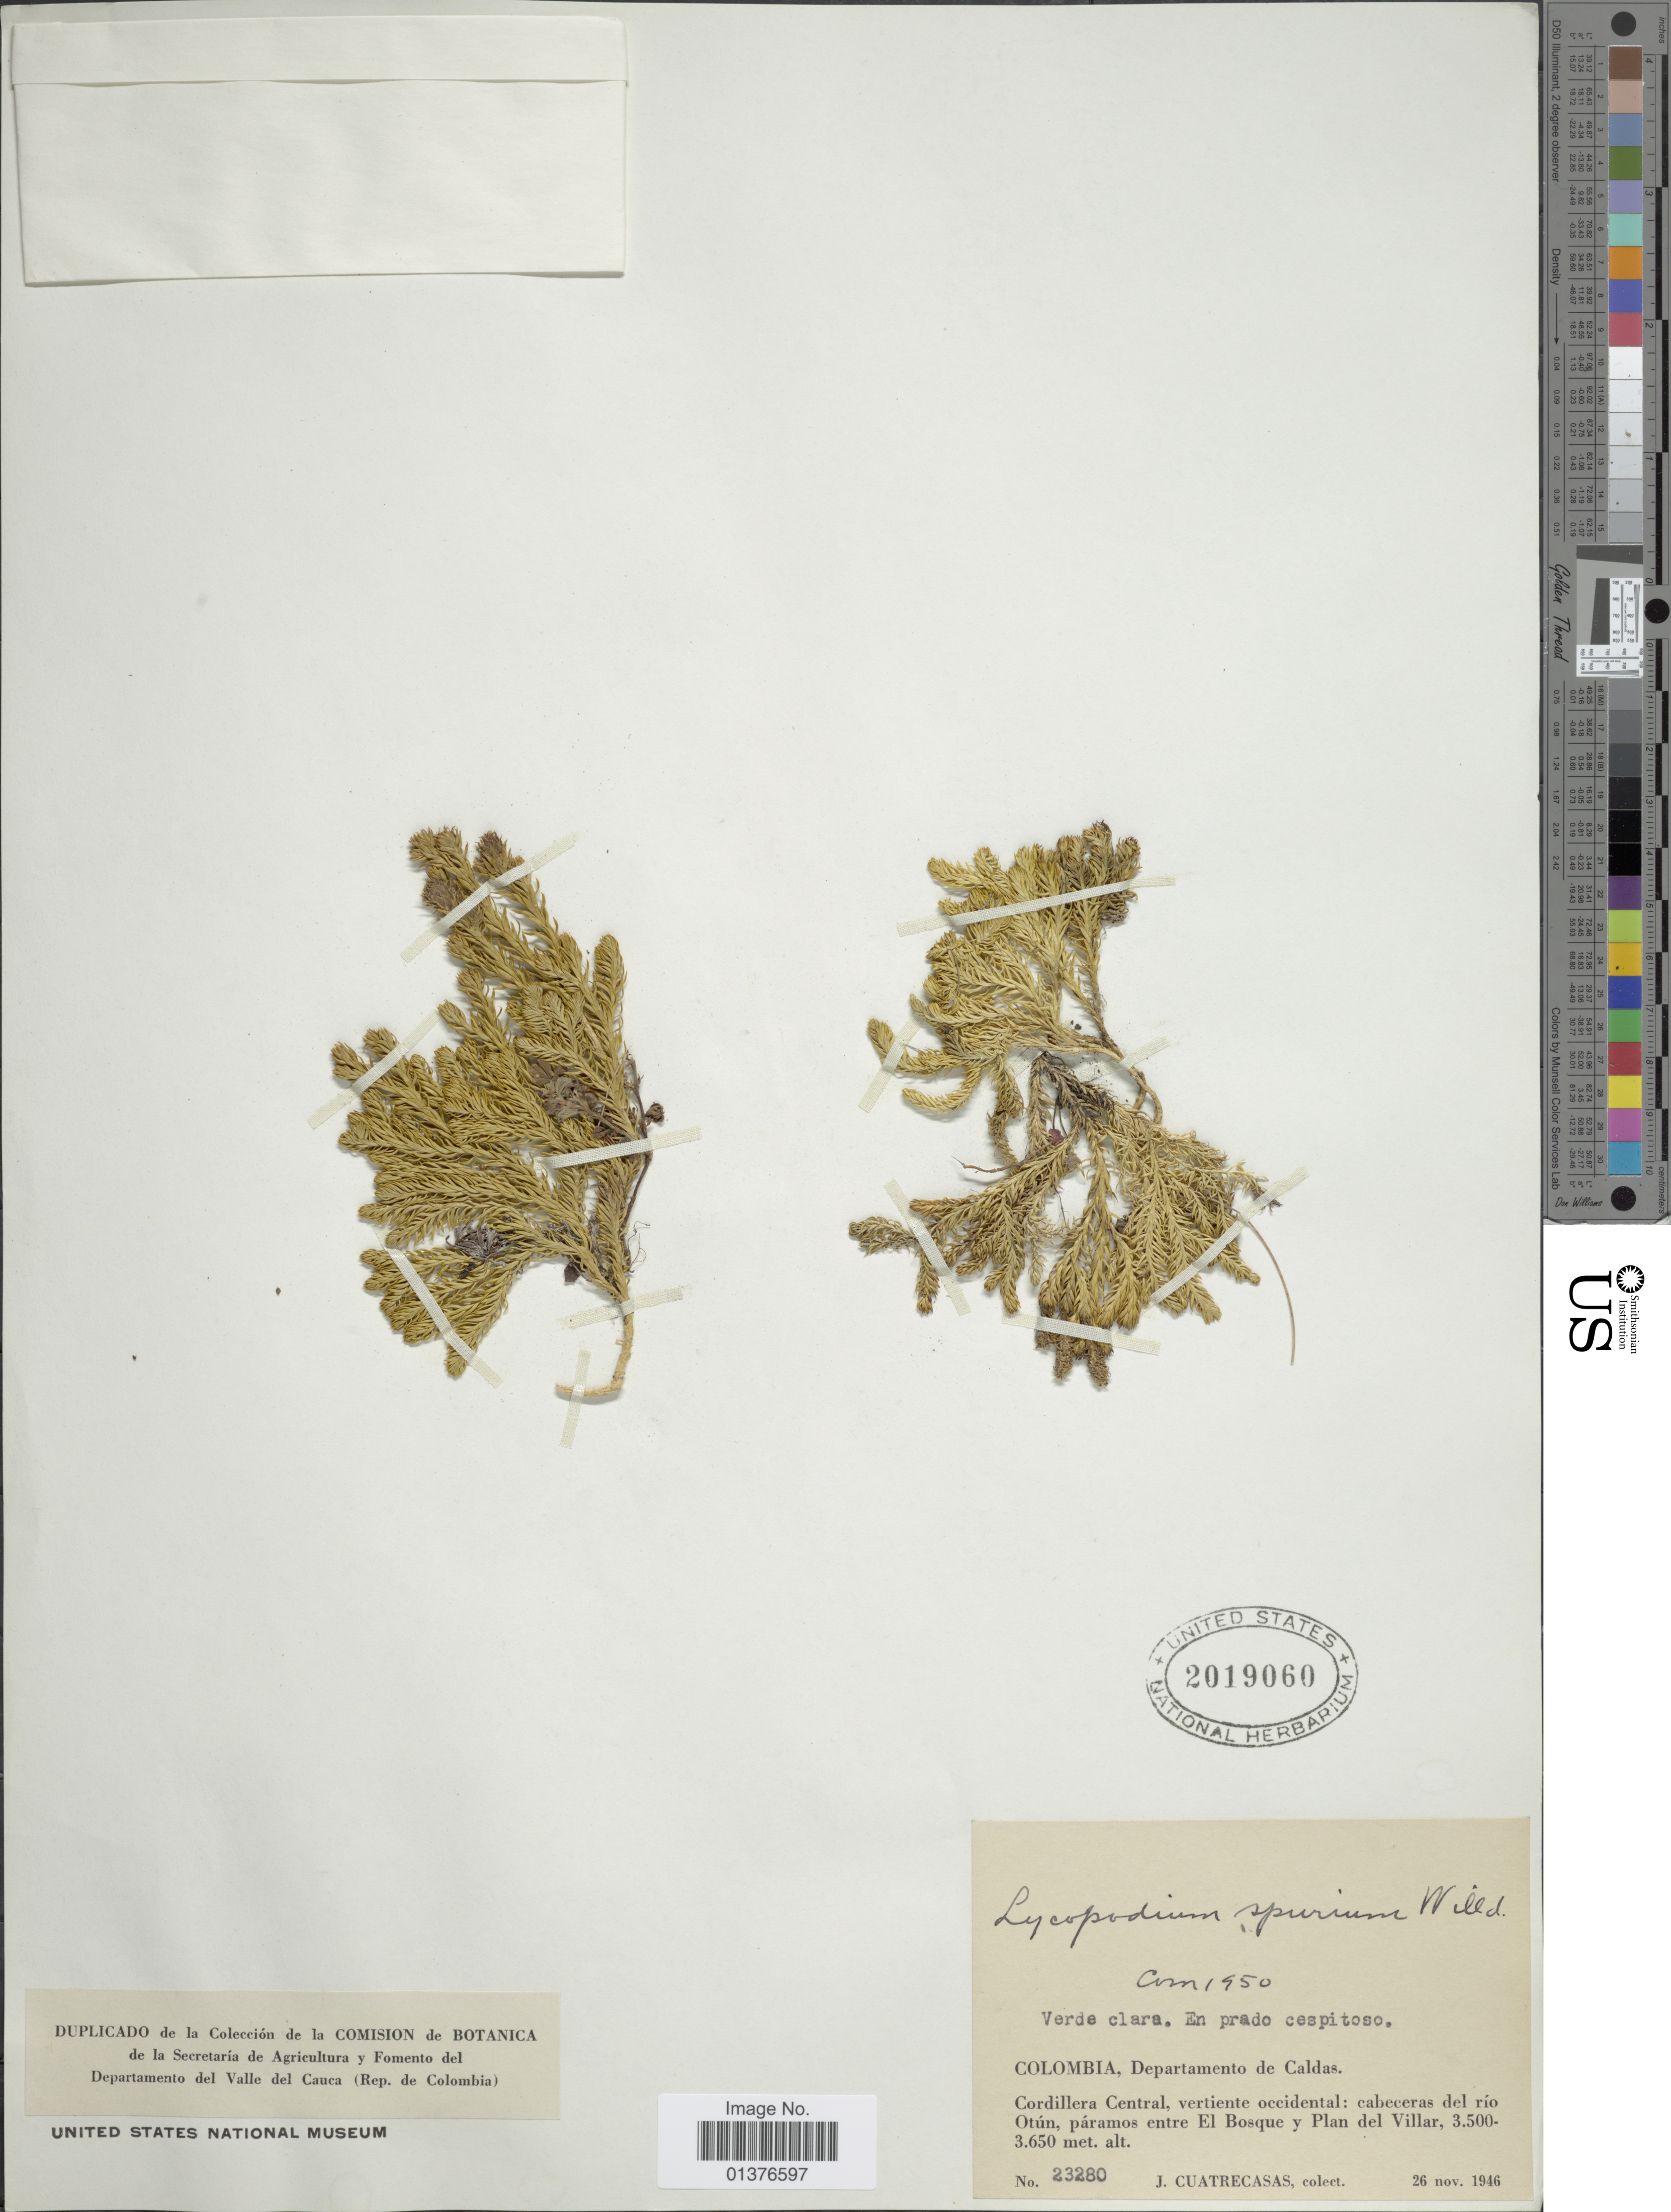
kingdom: Plantae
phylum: Tracheophyta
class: Lycopodiopsida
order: Lycopodiales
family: Lycopodiaceae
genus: Austrolycopodium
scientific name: Austrolycopodium magellanicum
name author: (P. Beauv.) Holub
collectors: J. Cuatrecasas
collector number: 23280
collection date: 1946-11-26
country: Colombia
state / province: Caldas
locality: Cordillera Central, vertiente occidental: cabeeeras del rio Otún, paramos entre El Bosque y Plan Del Villar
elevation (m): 3500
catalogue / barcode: US 2019060